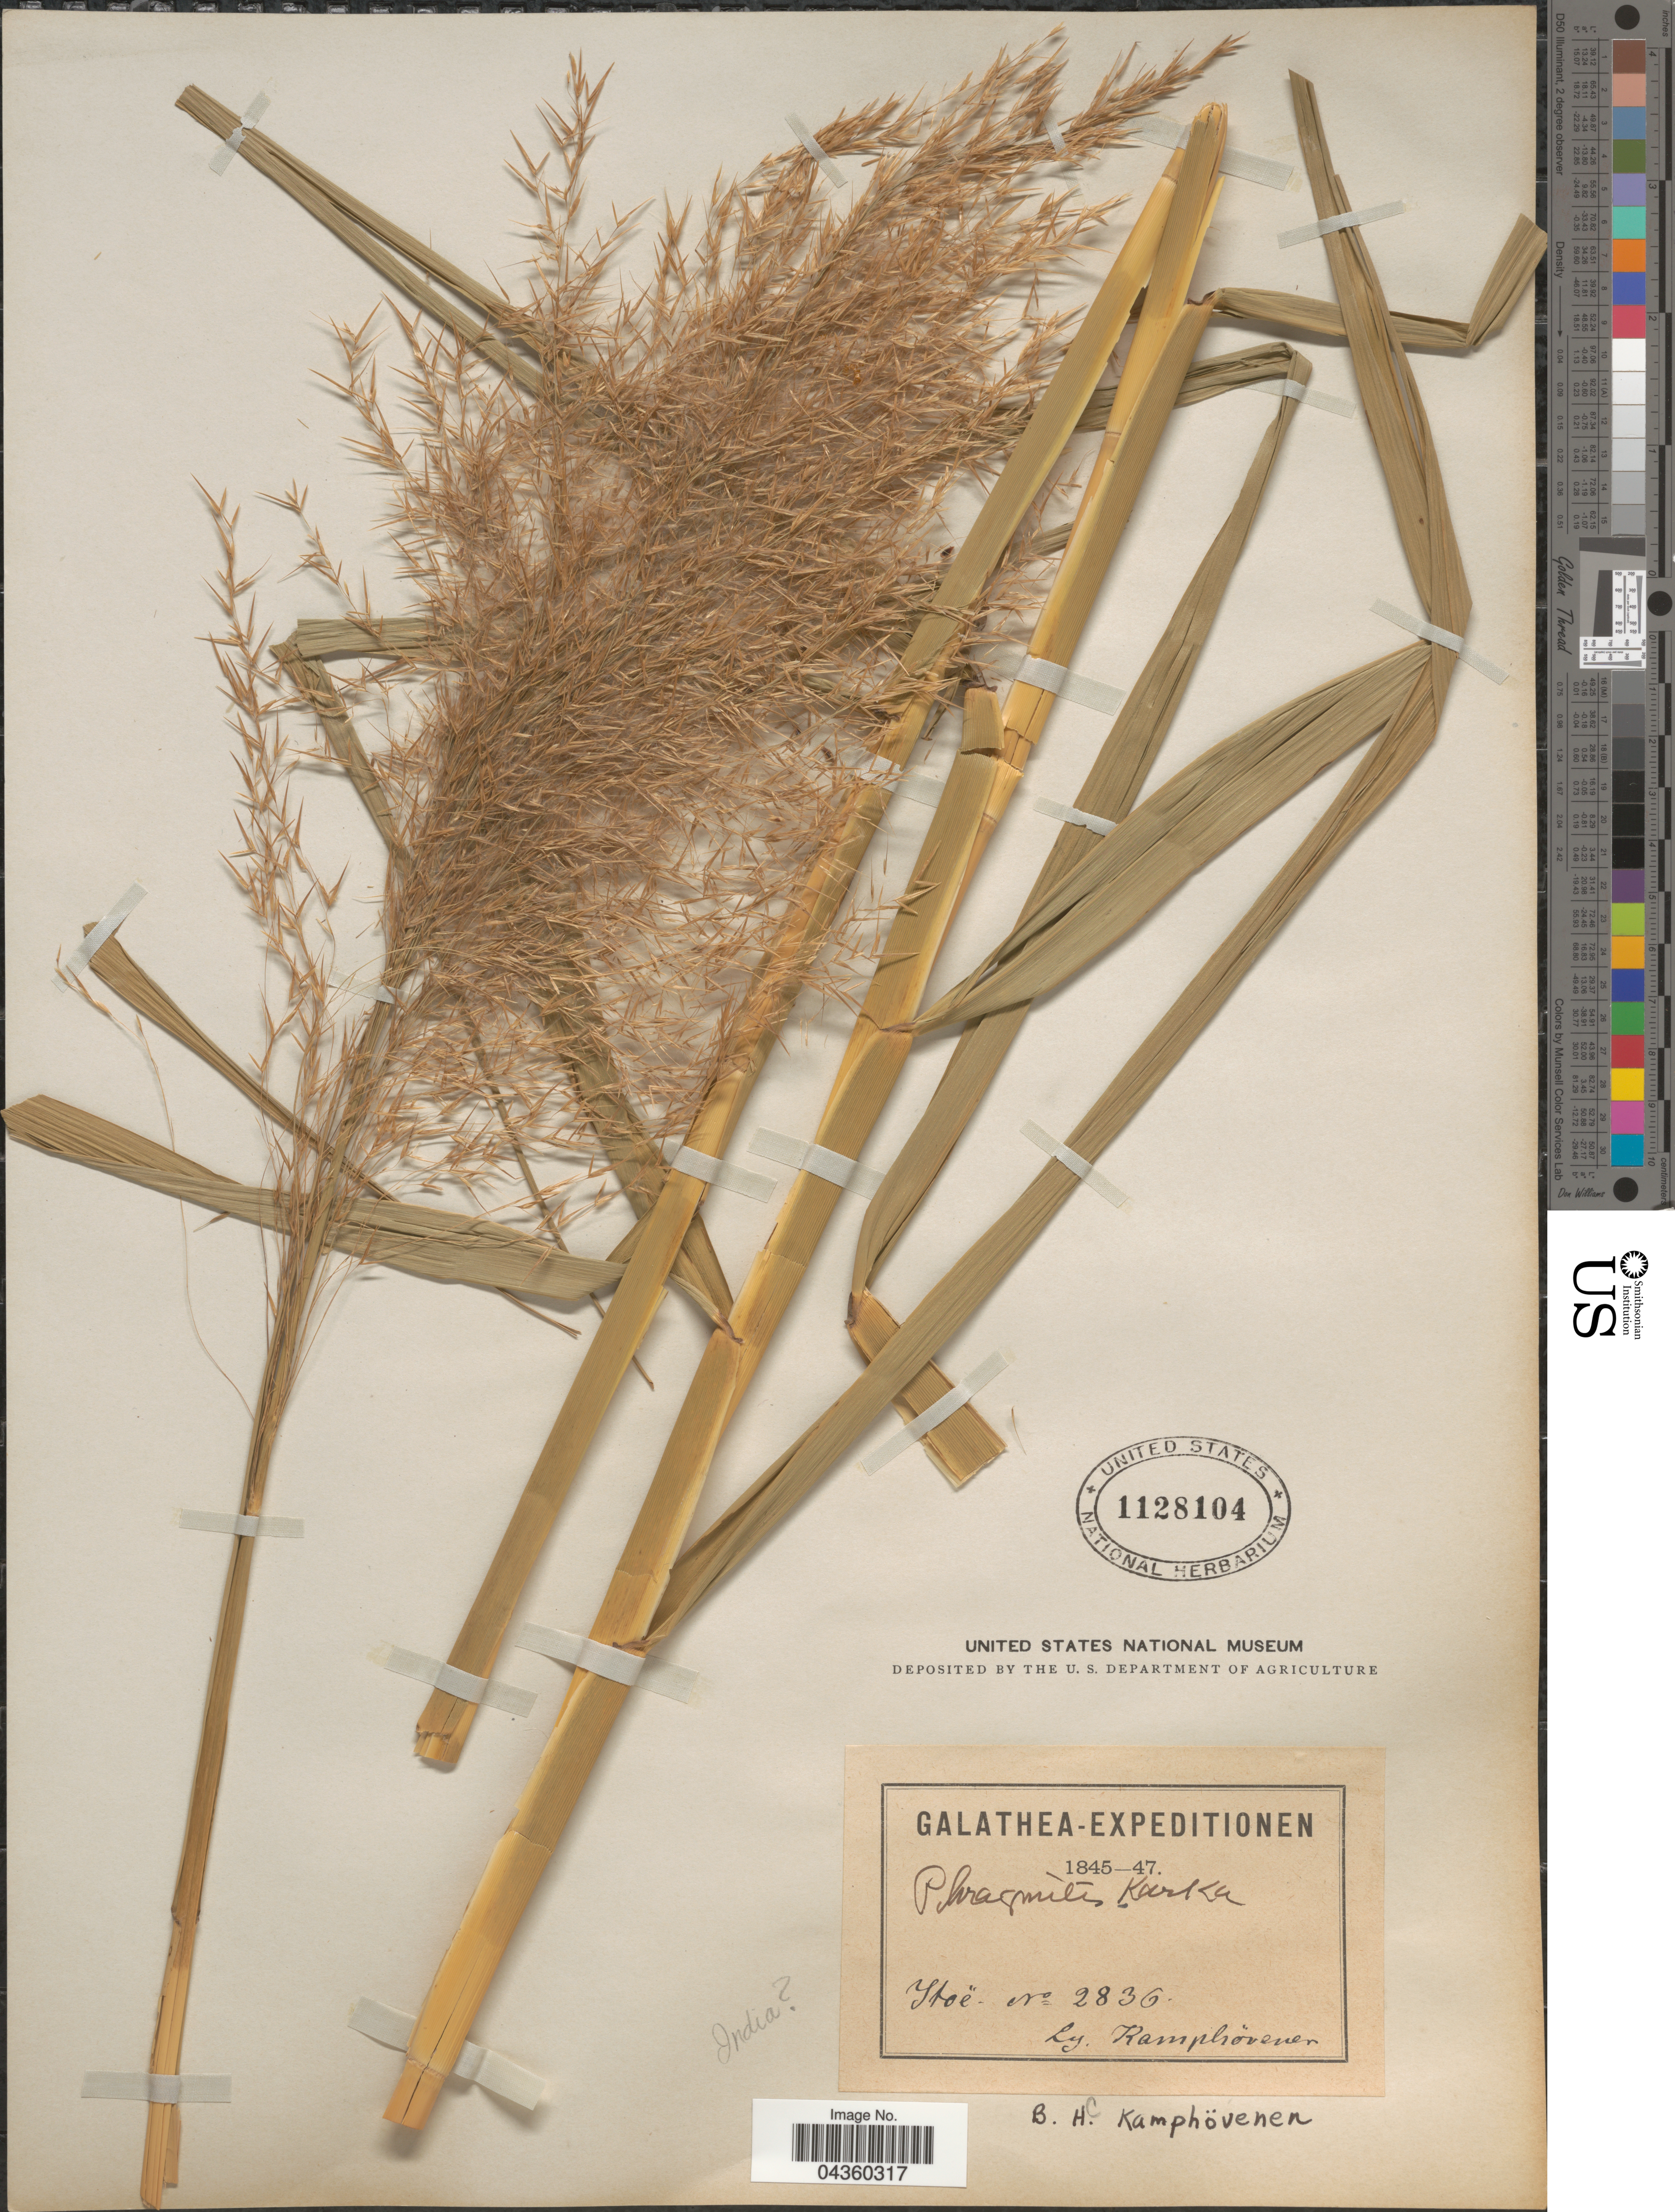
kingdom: Plantae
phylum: Tracheophyta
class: Liliopsida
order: Poales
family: Poaceae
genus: Phragmites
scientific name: Phragmites karka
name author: (Retz.) Trin. ex Steud.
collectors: B. Kamphövener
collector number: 2836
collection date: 1845/1847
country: India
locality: Galathea-Expeditionen. Ytoë [interpreted].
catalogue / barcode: US 1128104